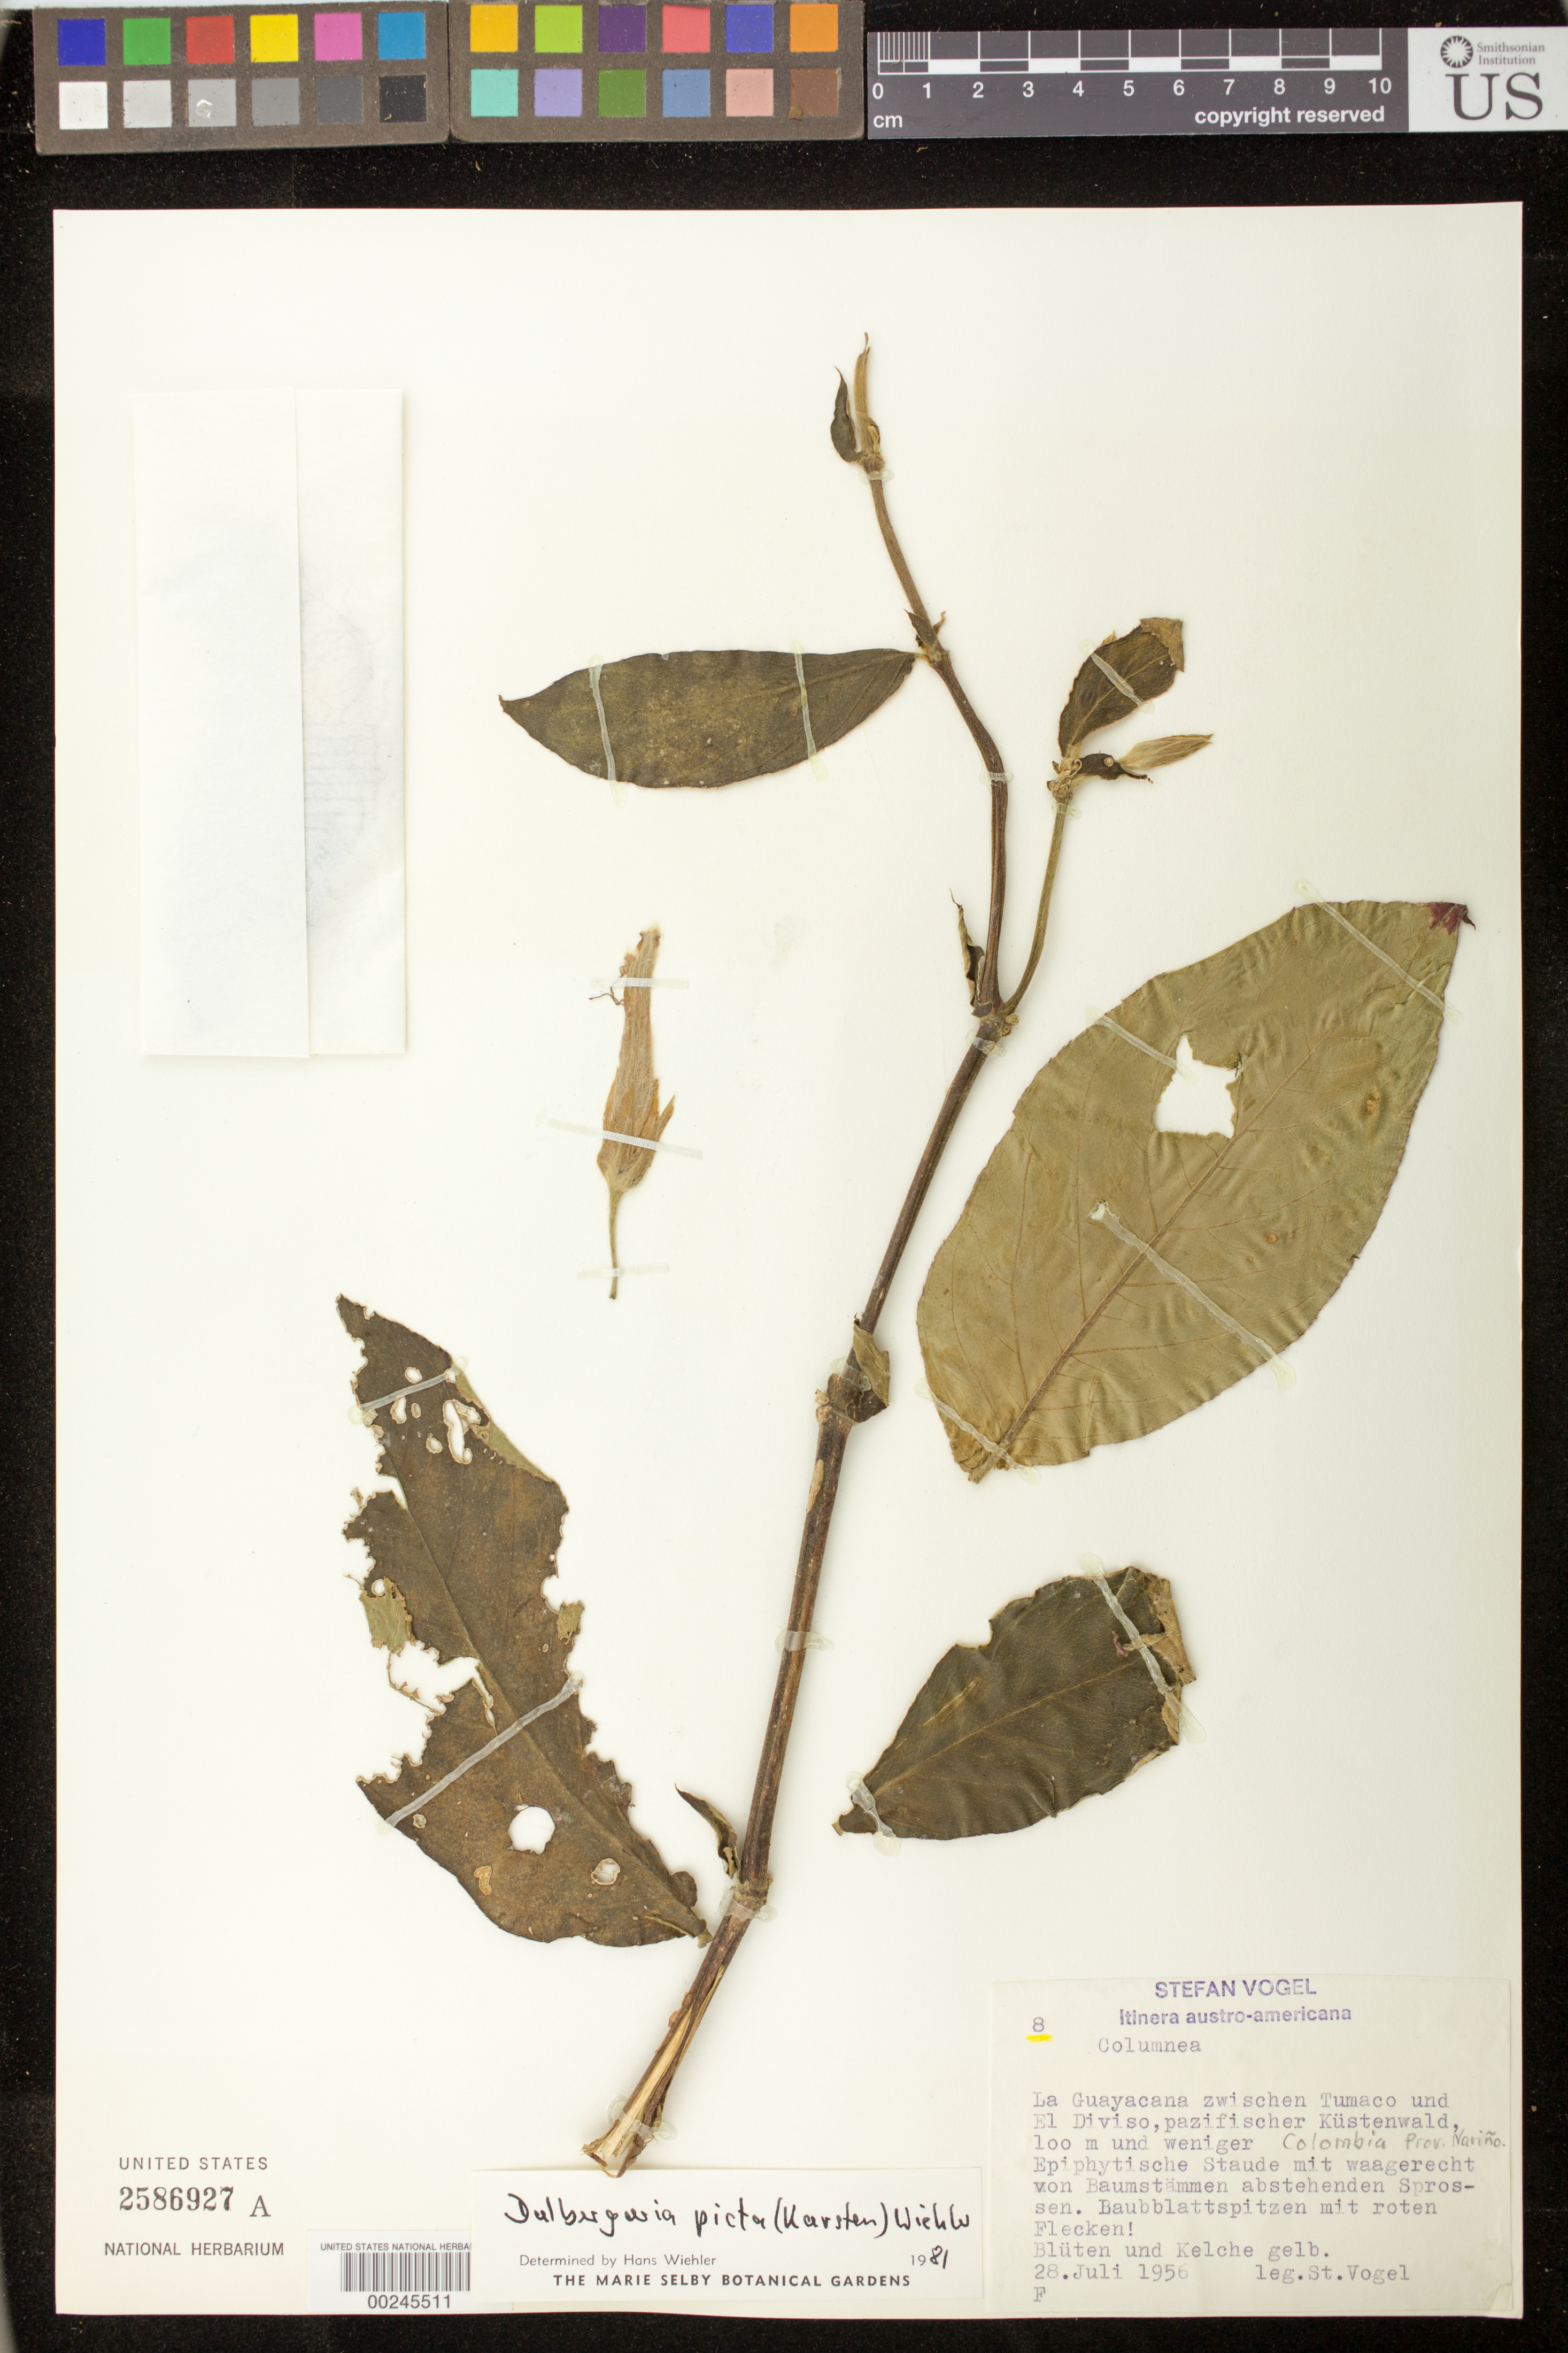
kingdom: Plantae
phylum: Tracheophyta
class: Magnoliopsida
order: Lamiales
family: Gesneriaceae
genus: Columnea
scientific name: Columnea karsteniana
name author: Singh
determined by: Skog, Laurence E.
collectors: S. Vogel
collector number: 8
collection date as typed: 28 Jul 1956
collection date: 1956-07-28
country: Colombia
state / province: Nariño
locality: La Guayacana between Tumaco and El Divisio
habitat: Pacific coastal forest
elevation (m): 100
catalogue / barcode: US 2586927A